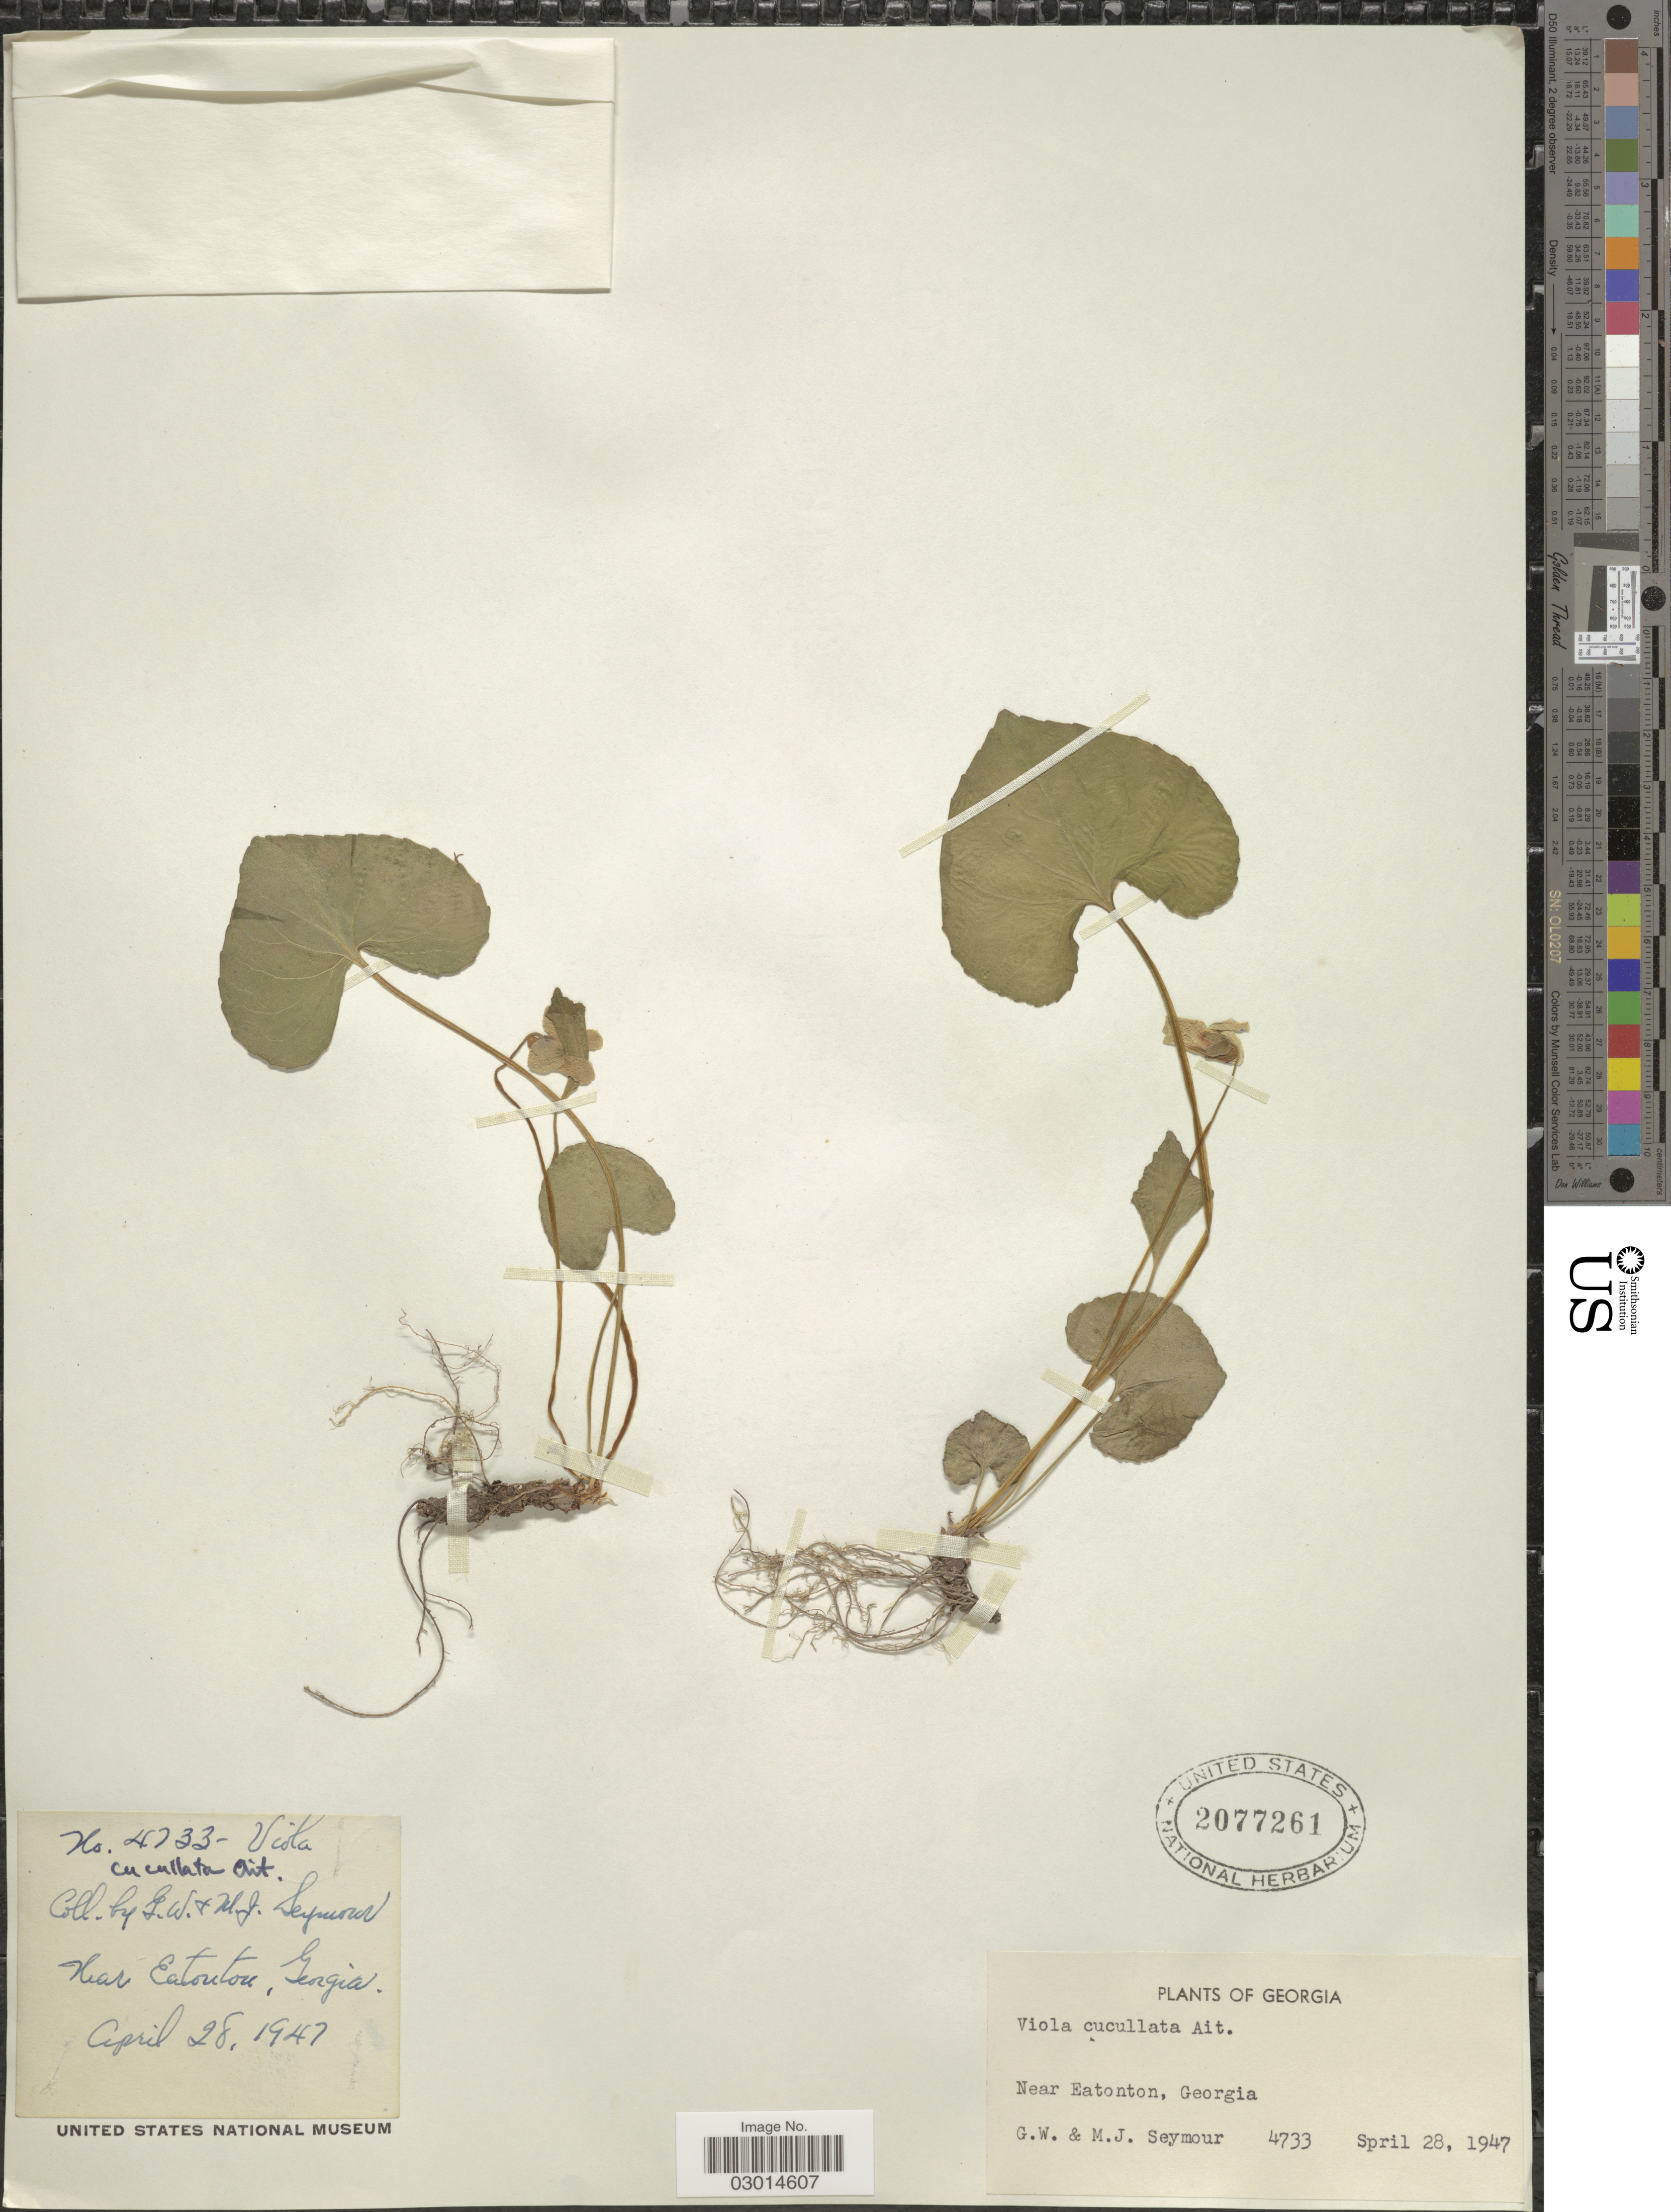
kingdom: Plantae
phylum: Tracheophyta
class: Magnoliopsida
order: Malpighiales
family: Violaceae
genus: Viola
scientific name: Viola cucullata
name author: Aiton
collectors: G. Seymour & M. Seymour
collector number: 4733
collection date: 1947-04-28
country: United States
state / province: Georgia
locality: Near Eatonton.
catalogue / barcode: US 2077261